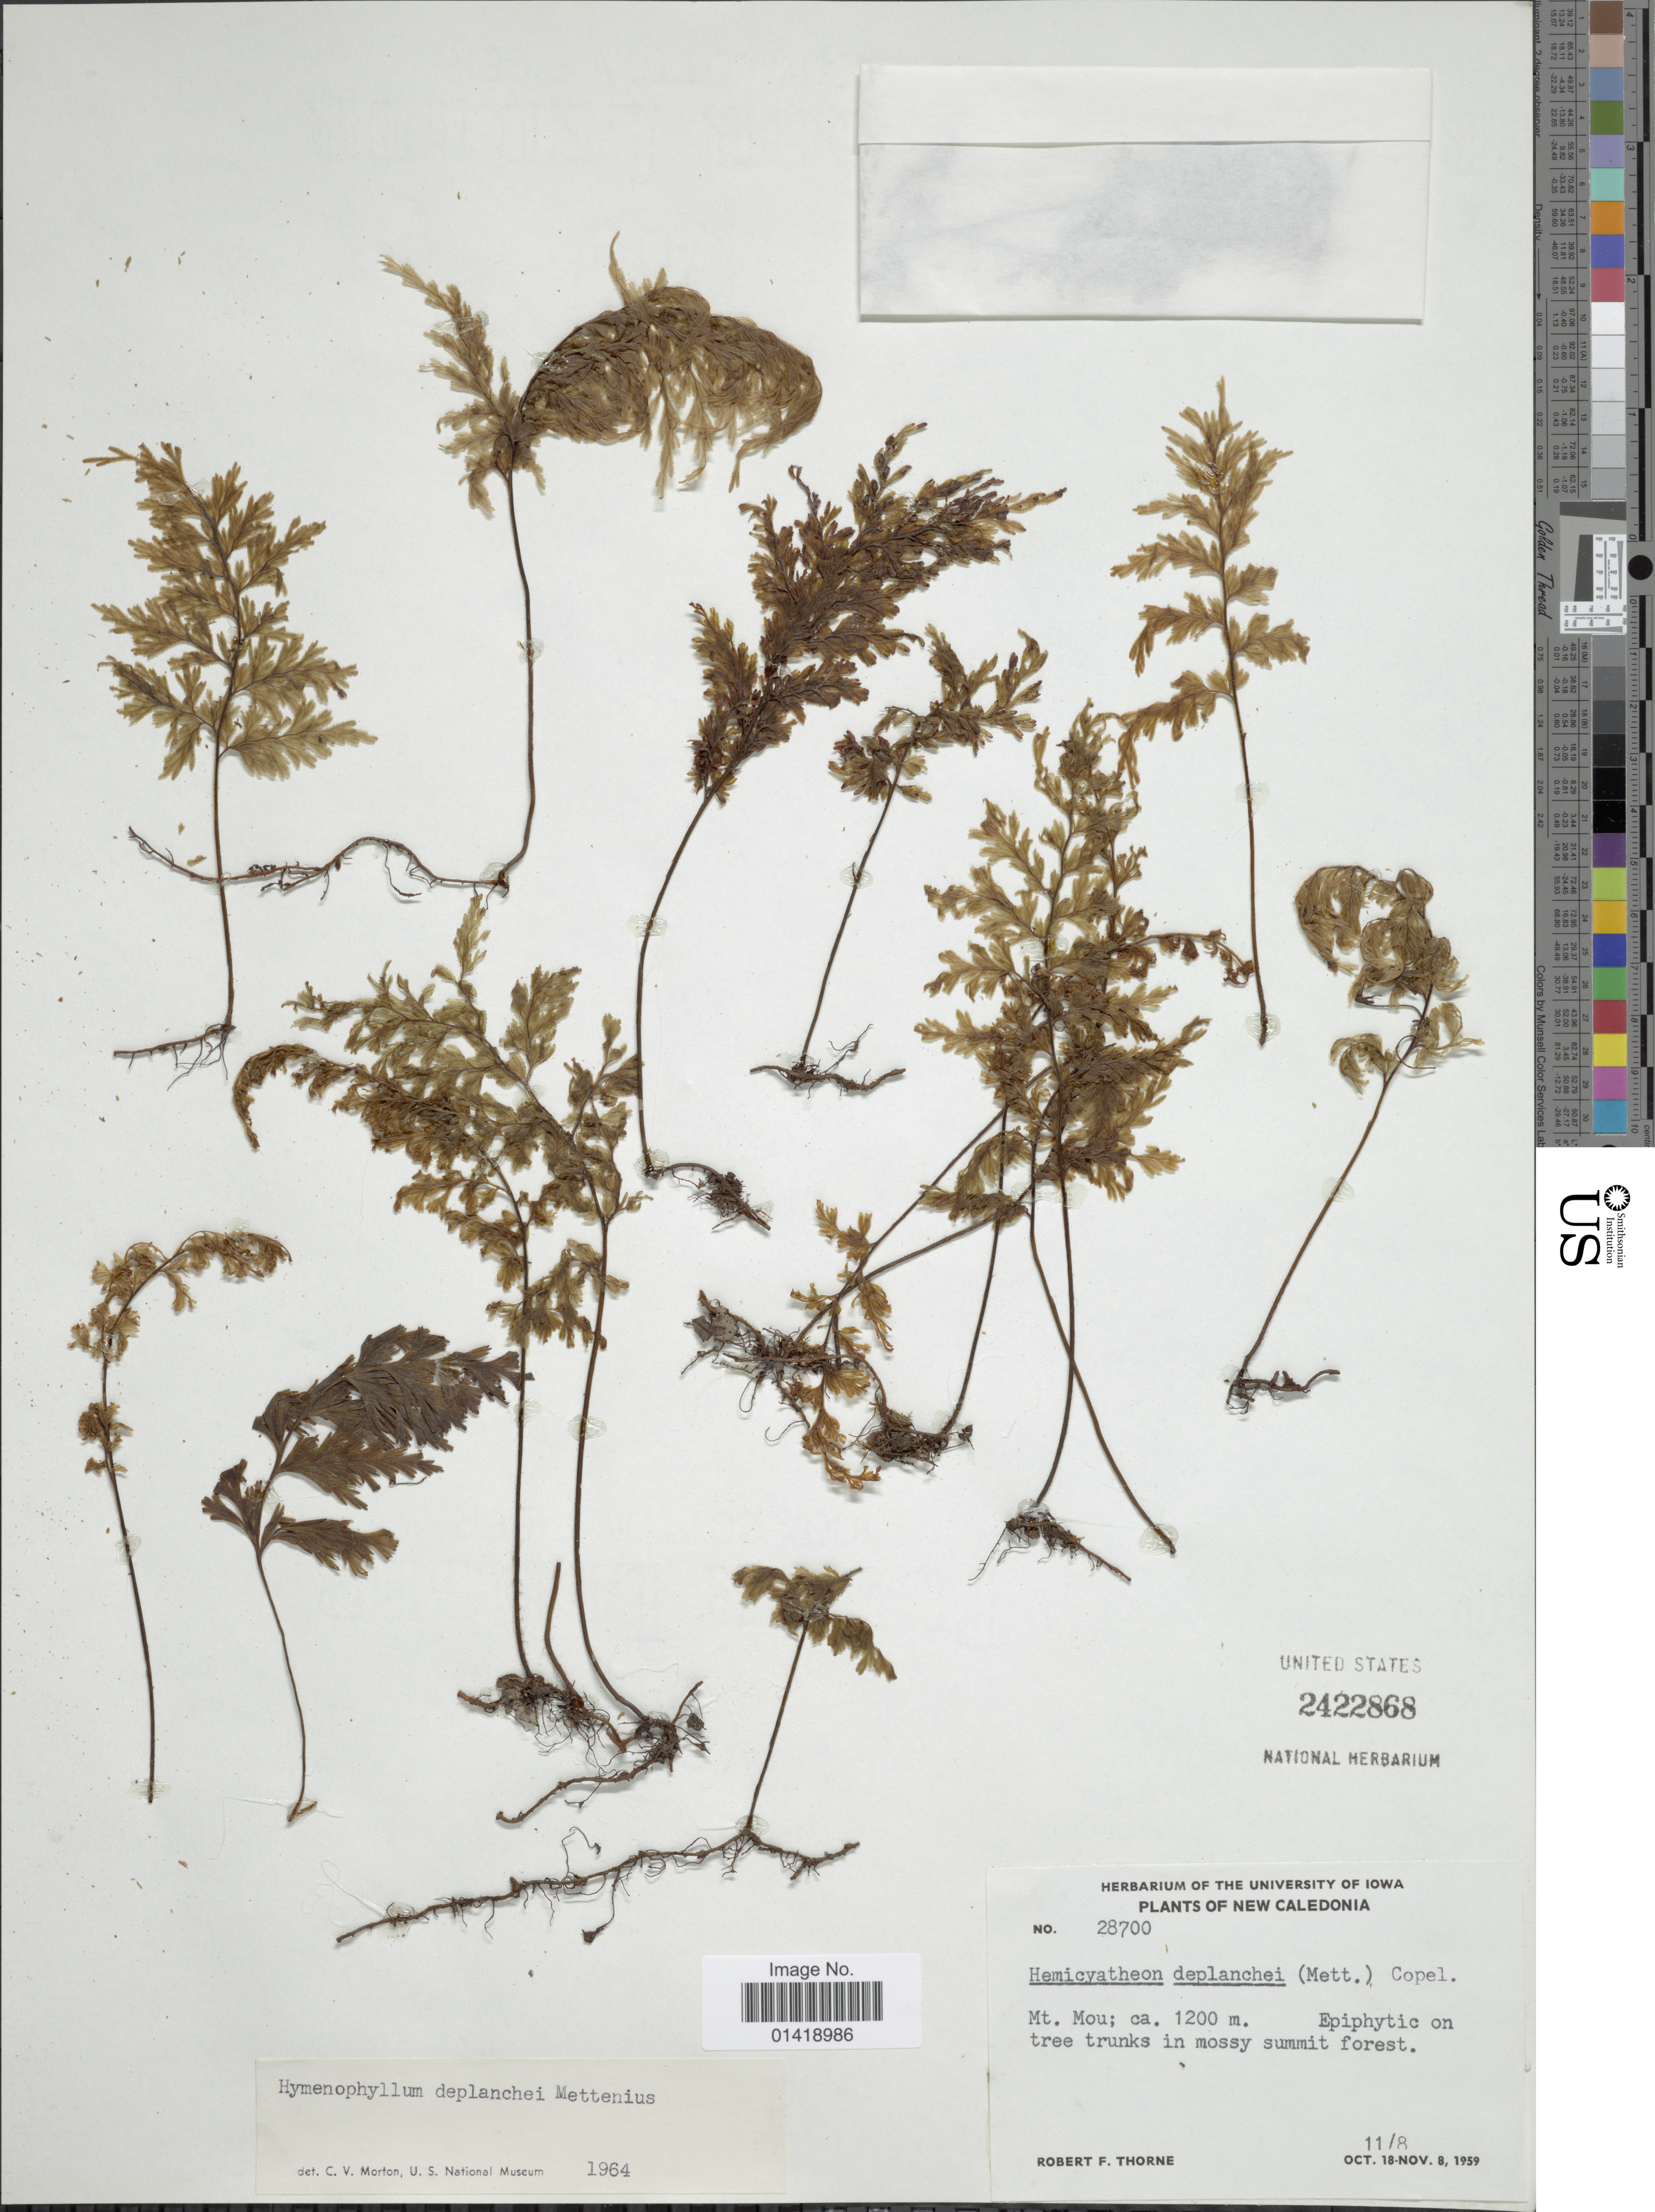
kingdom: Plantae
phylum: Tracheophyta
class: Polypodiopsida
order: Hymenophyllales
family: Hymenophyllaceae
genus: Hymenophyllum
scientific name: Hymenophyllum deplanchei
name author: Mett. ex Kuhn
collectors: R. F. Thorne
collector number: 28700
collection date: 1959-11-08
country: New Caledonia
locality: Mt. Mou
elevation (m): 1200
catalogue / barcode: US 2422868